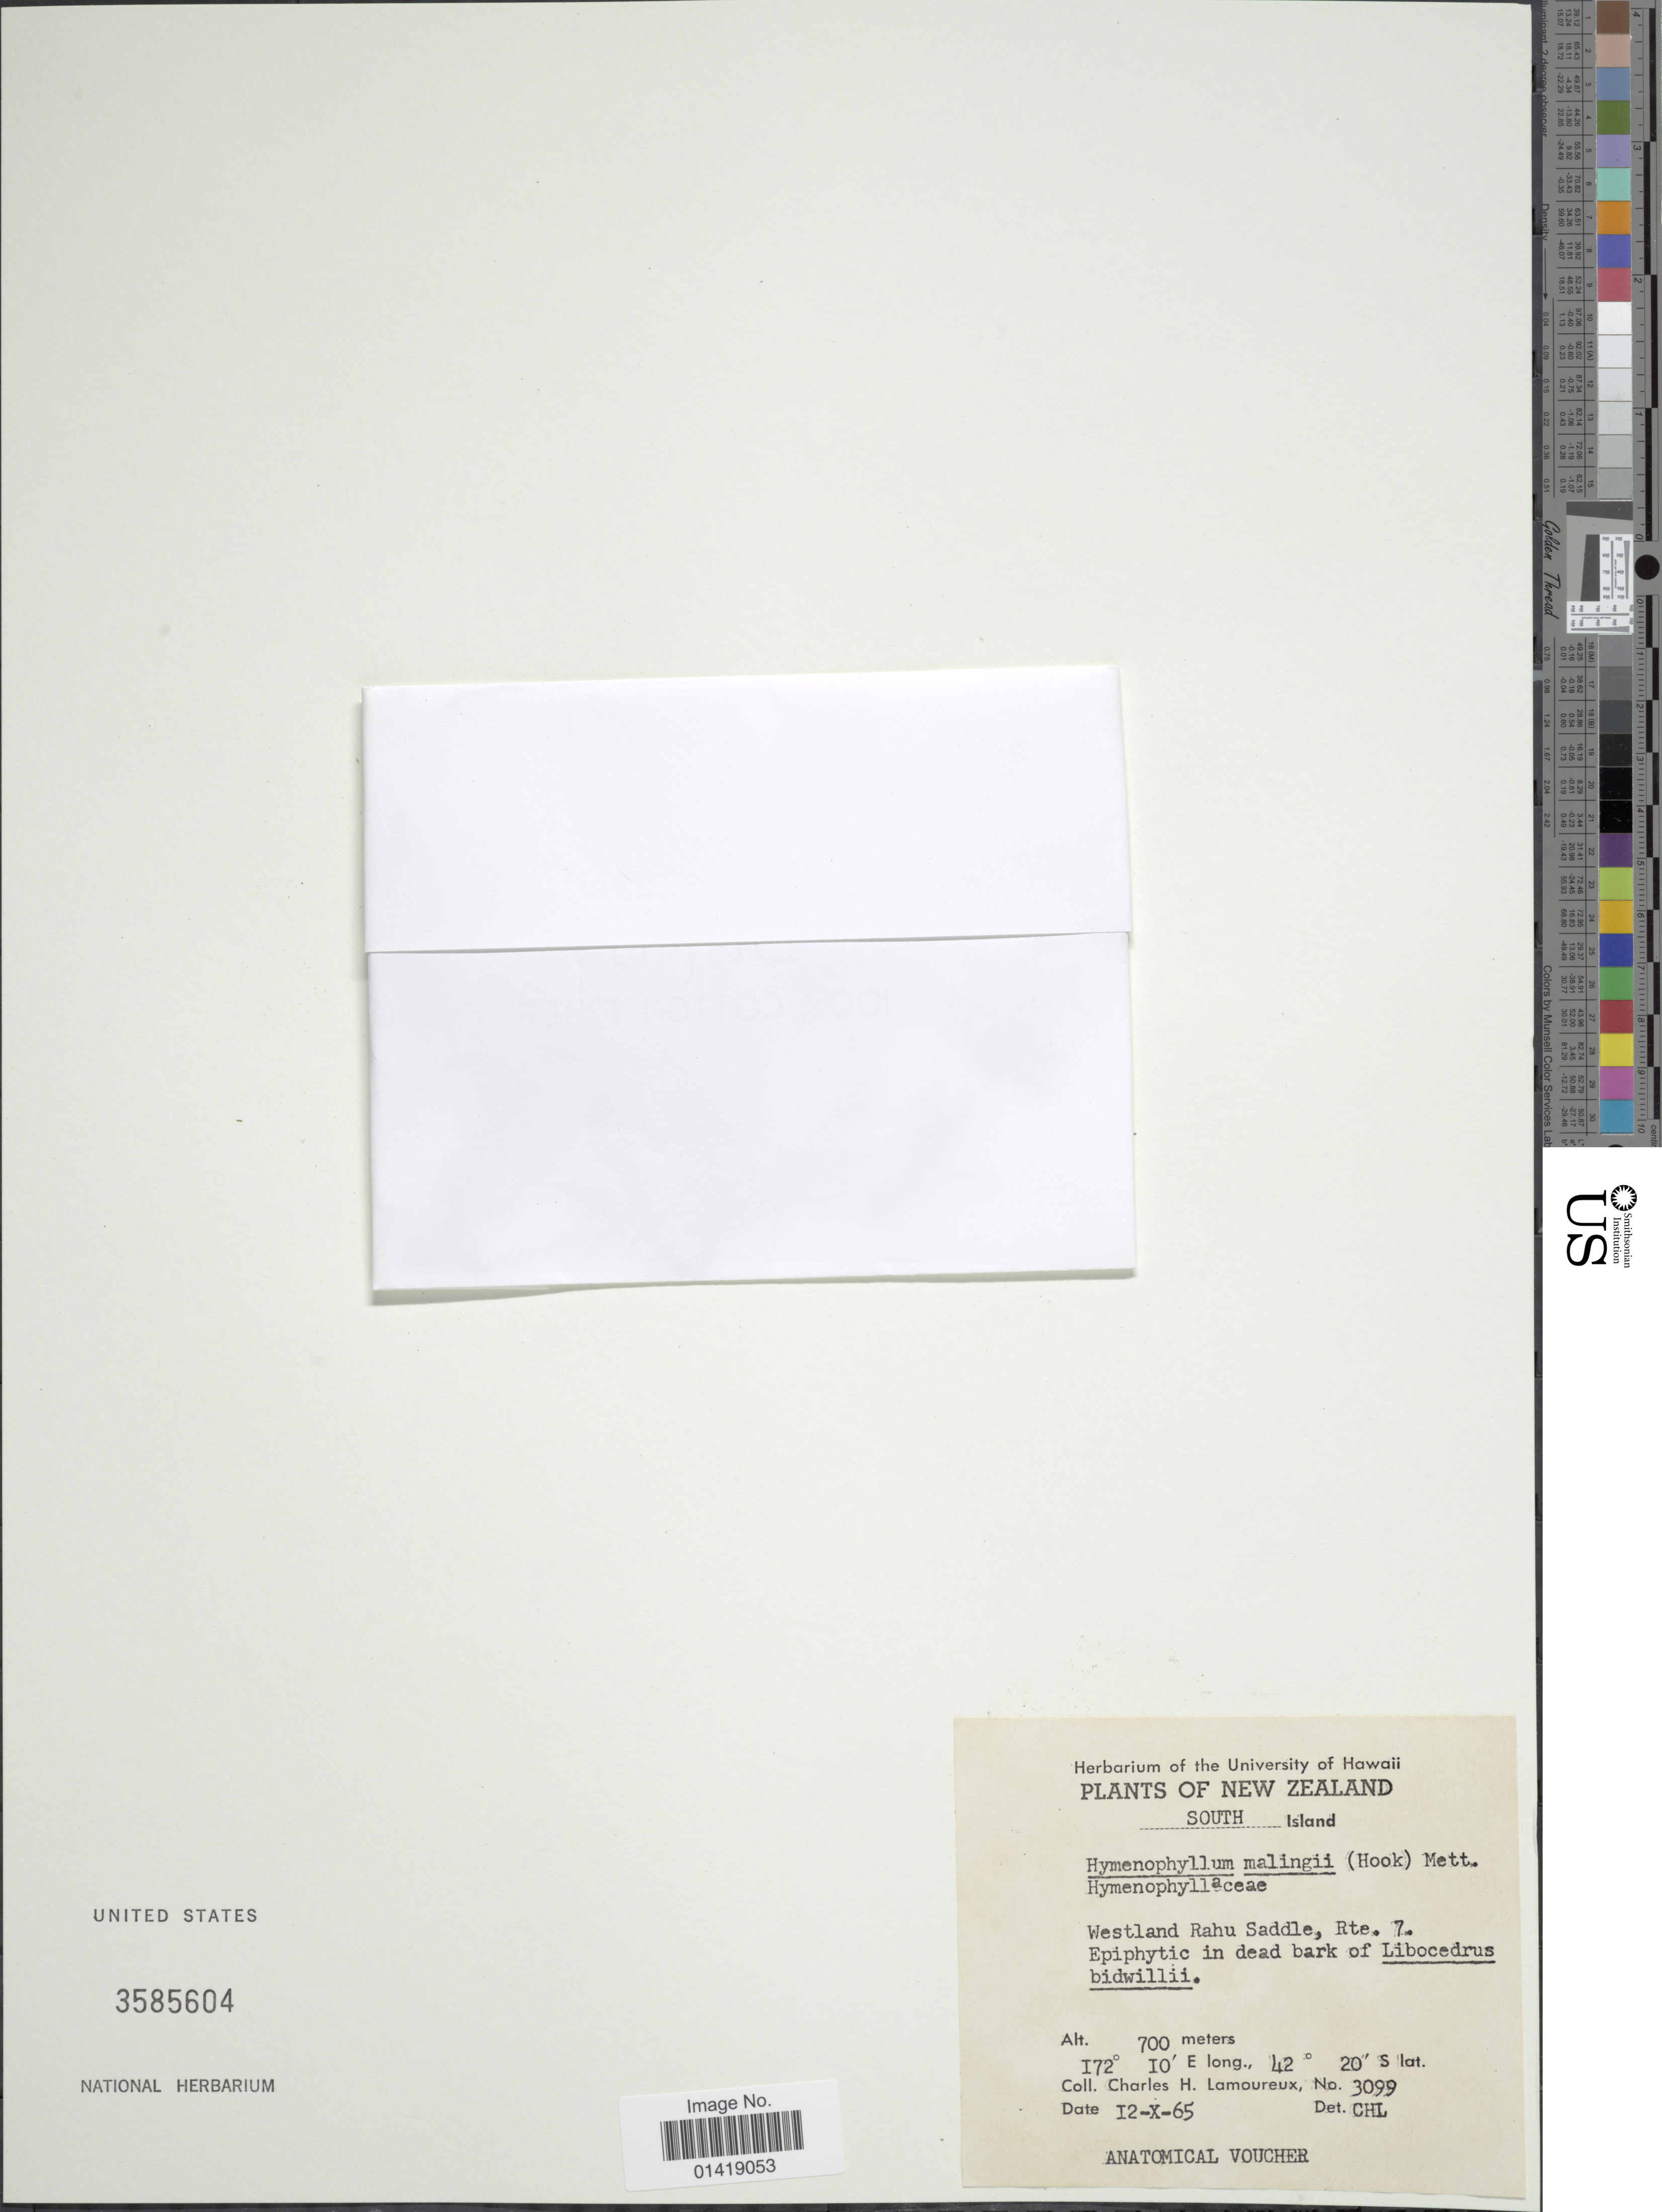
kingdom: Plantae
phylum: Tracheophyta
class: Polypodiopsida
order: Hymenophyllales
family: Hymenophyllaceae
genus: Hymenophyllum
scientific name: Hymenophyllum malingii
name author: (Hook.) Mett.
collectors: C. H. Lamoureux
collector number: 3099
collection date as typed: Transcribed d/m/y: 12/10/65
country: New Zealand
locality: South Island westland Rahu Saddle rte. 7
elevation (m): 700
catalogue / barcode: US 3585604